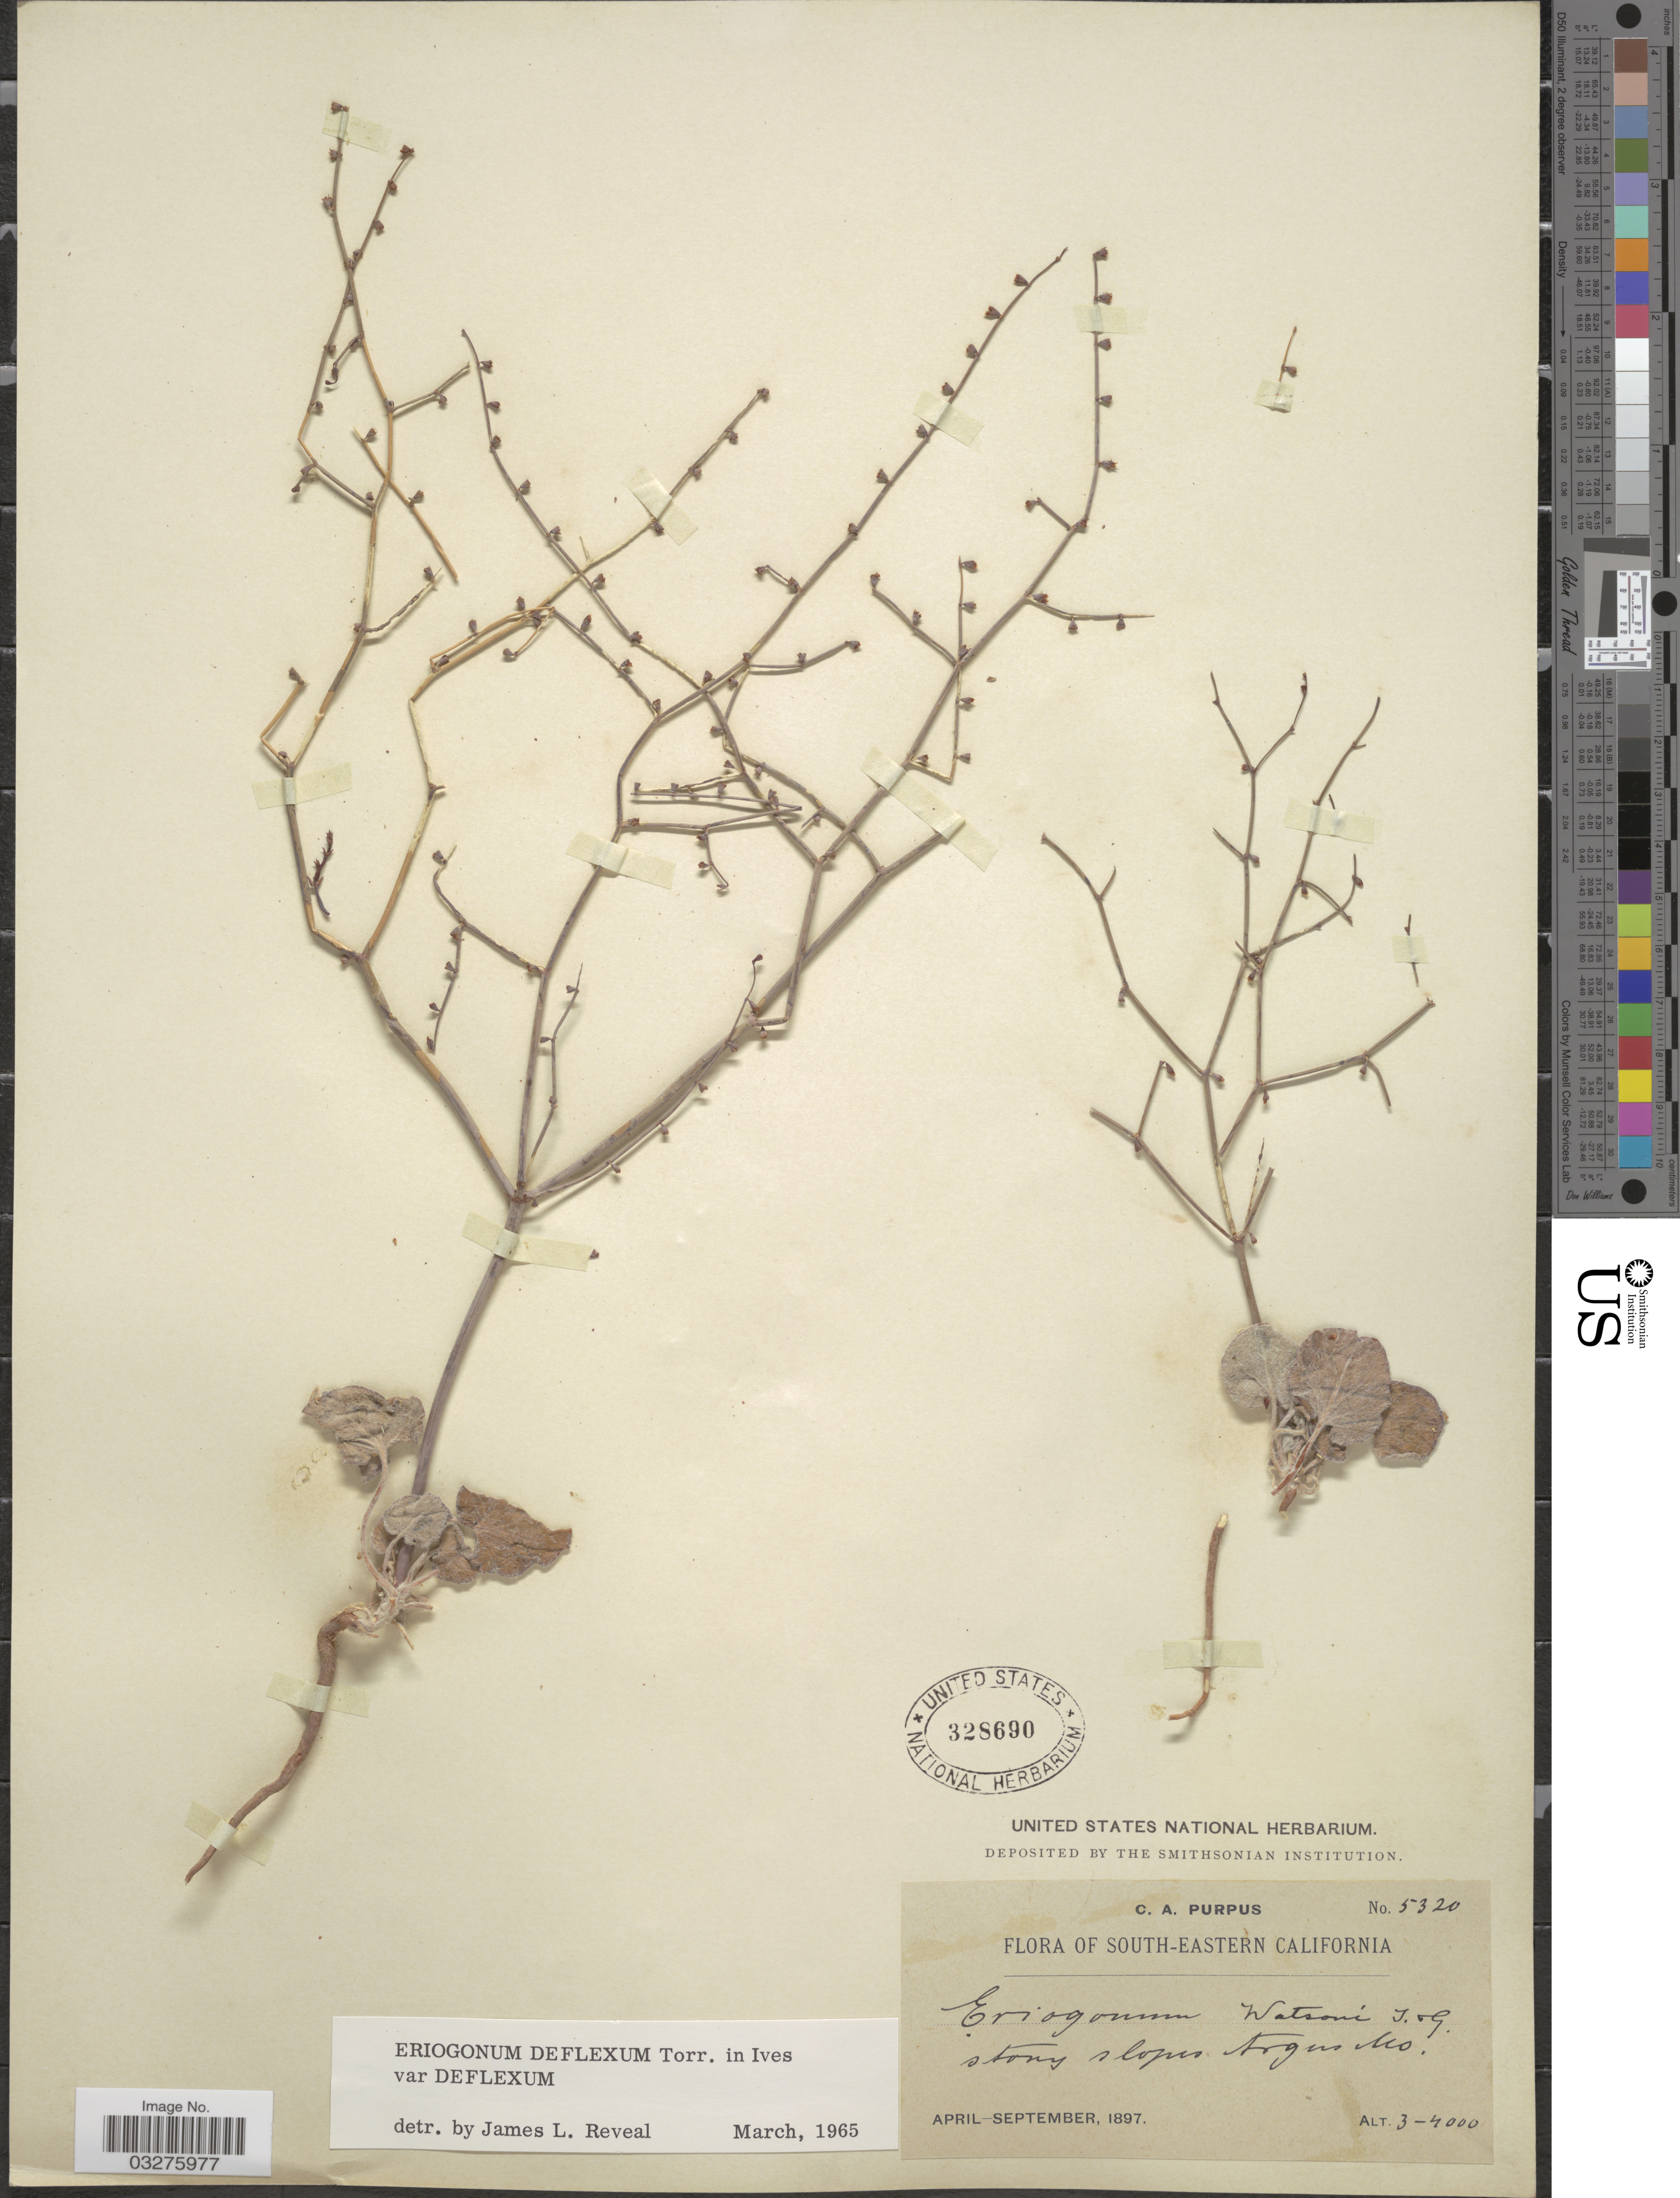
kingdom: Plantae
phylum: Tracheophyta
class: Magnoliopsida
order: Caryophyllales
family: Polygonaceae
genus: Eriogonum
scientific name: Eriogonum deflexum var. nevadense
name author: Reveal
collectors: C. A. Purpus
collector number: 5320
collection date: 1897-04/1897-09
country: United States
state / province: California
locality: South-eastern California. Stony slopes Argus Mo.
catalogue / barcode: US 328690